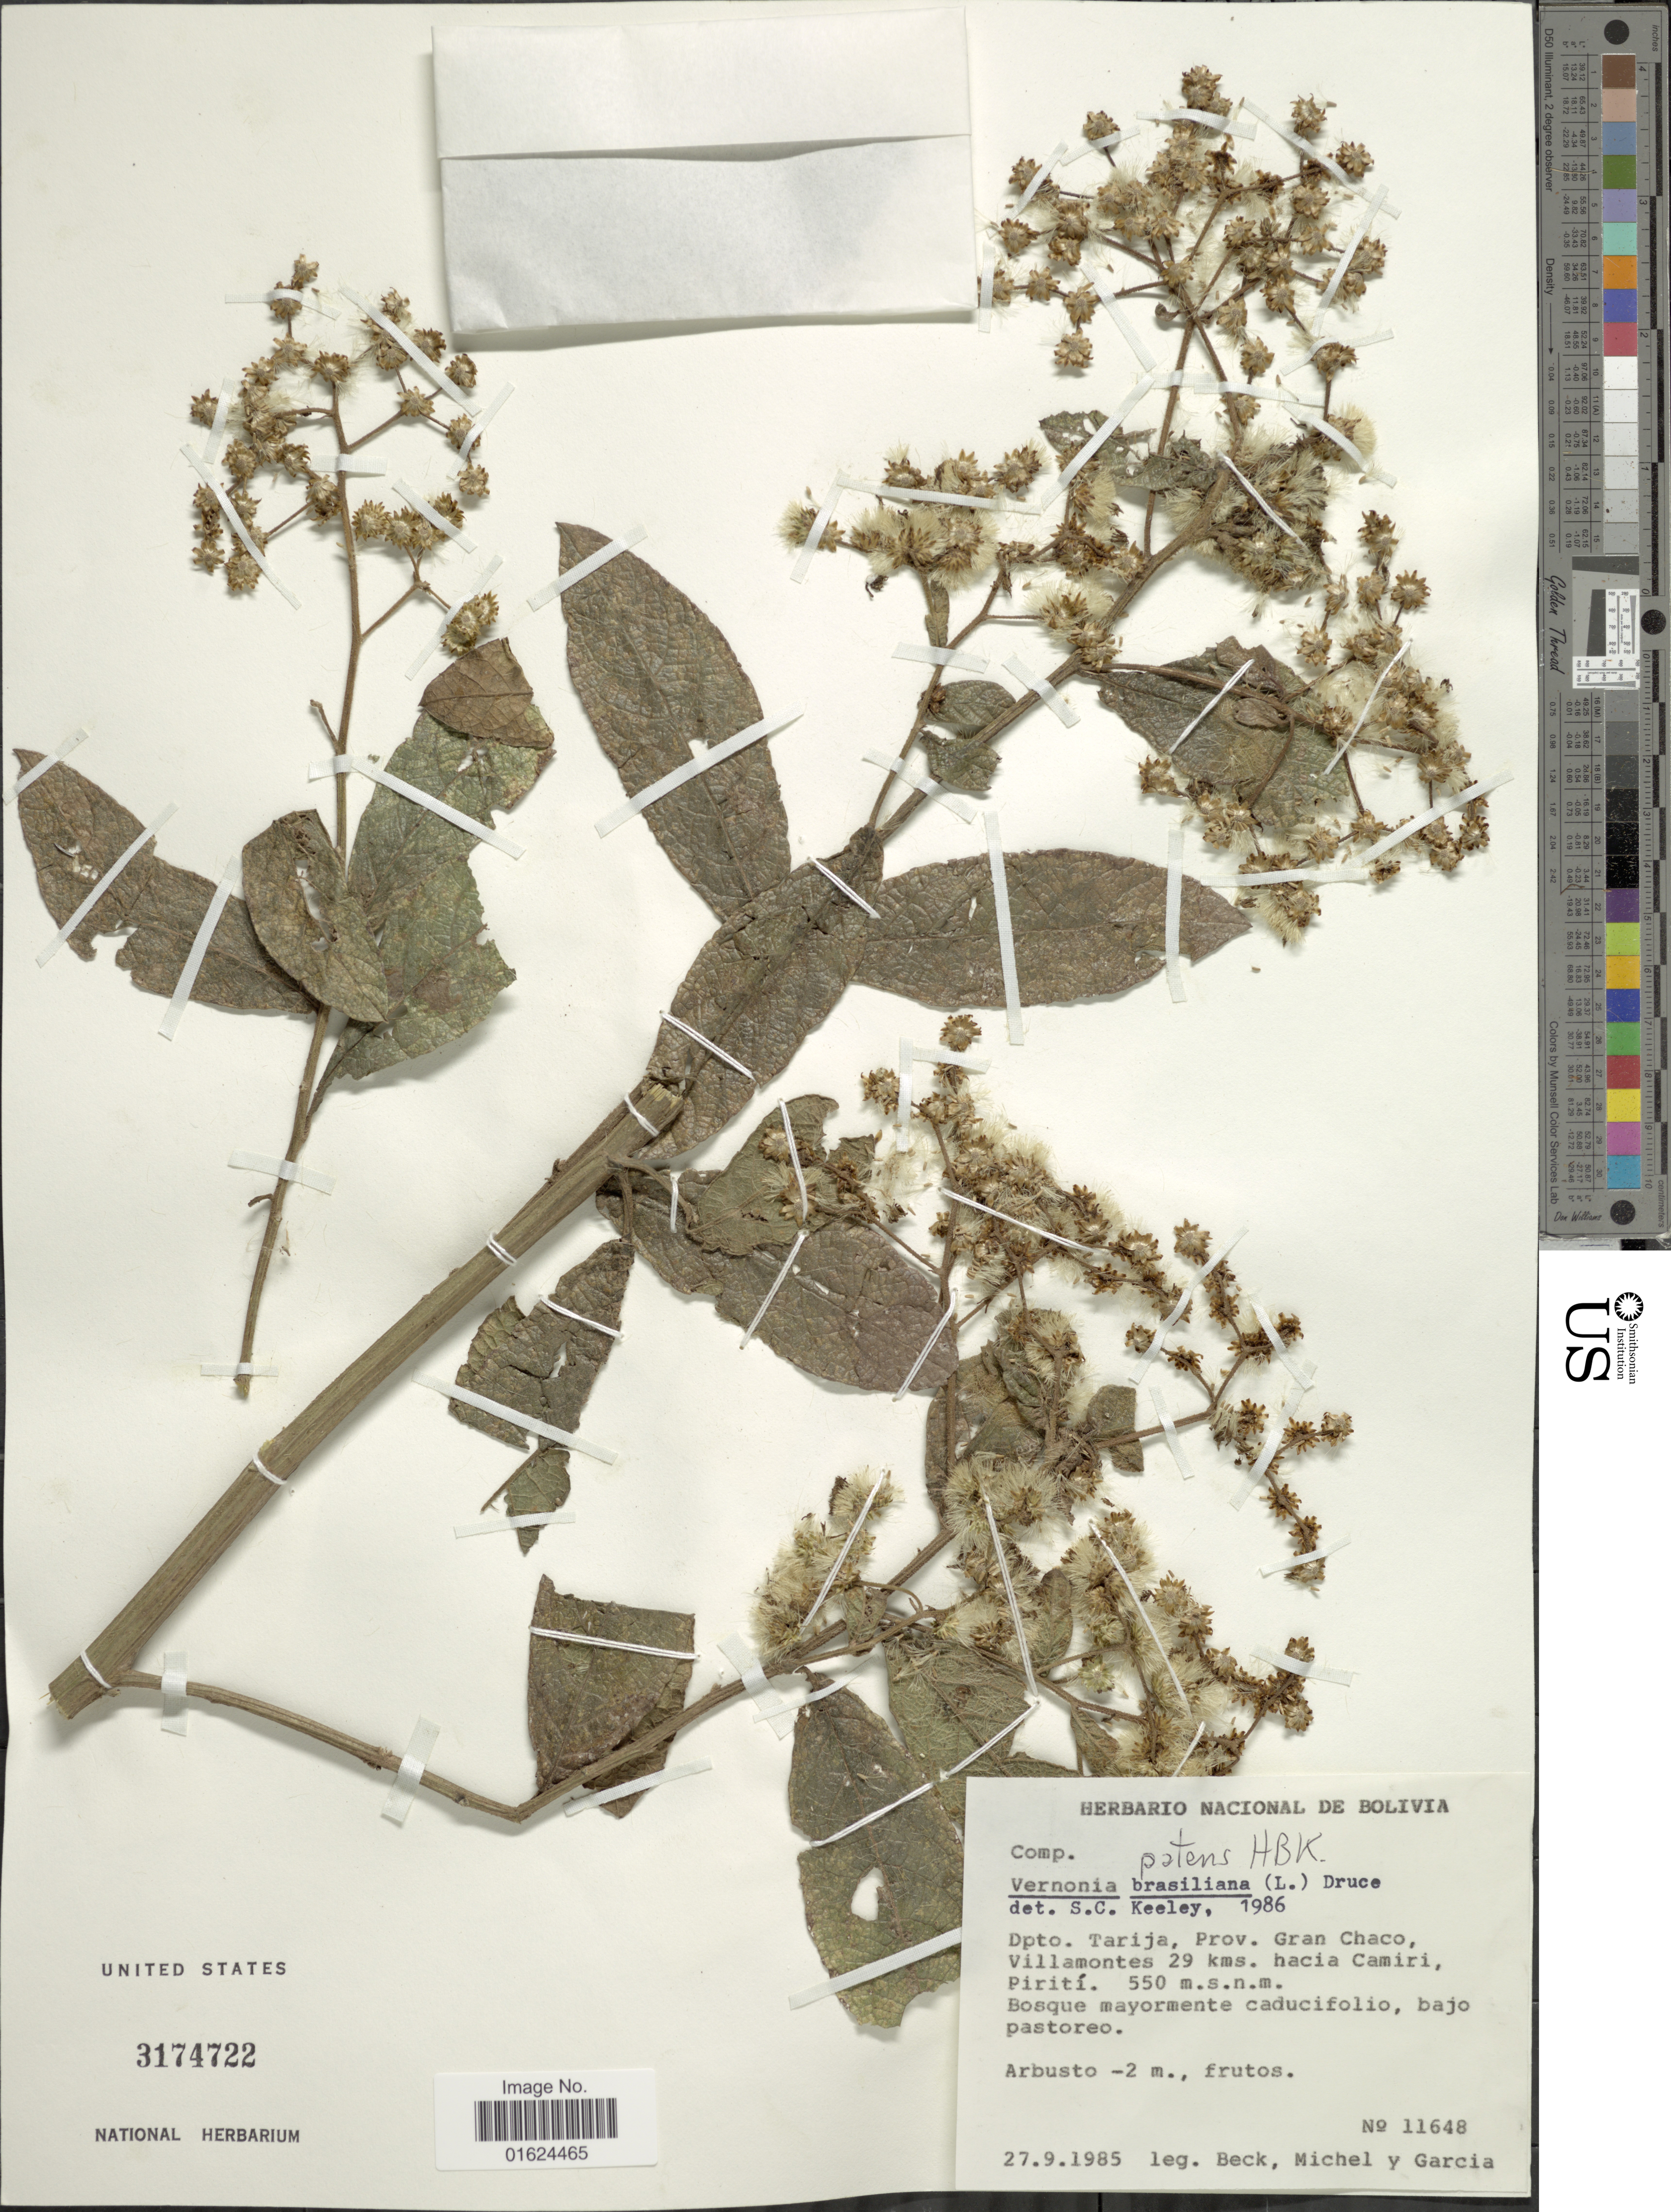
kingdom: Plantae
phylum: Tracheophyta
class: Magnoliopsida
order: Asterales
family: Asteraceae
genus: Vernonanthura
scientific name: Vernonanthura patens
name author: (Kunth) H. Rob.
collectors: -- Beck, -. Michel & H. Garcia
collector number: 11648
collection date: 1985-09-27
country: Bolivia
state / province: Tarija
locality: Dpto. Tarija, Prov. Gran Chaco, Villamontes 29 kms. hacia Camiri, Pirití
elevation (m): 550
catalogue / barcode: US 3174722